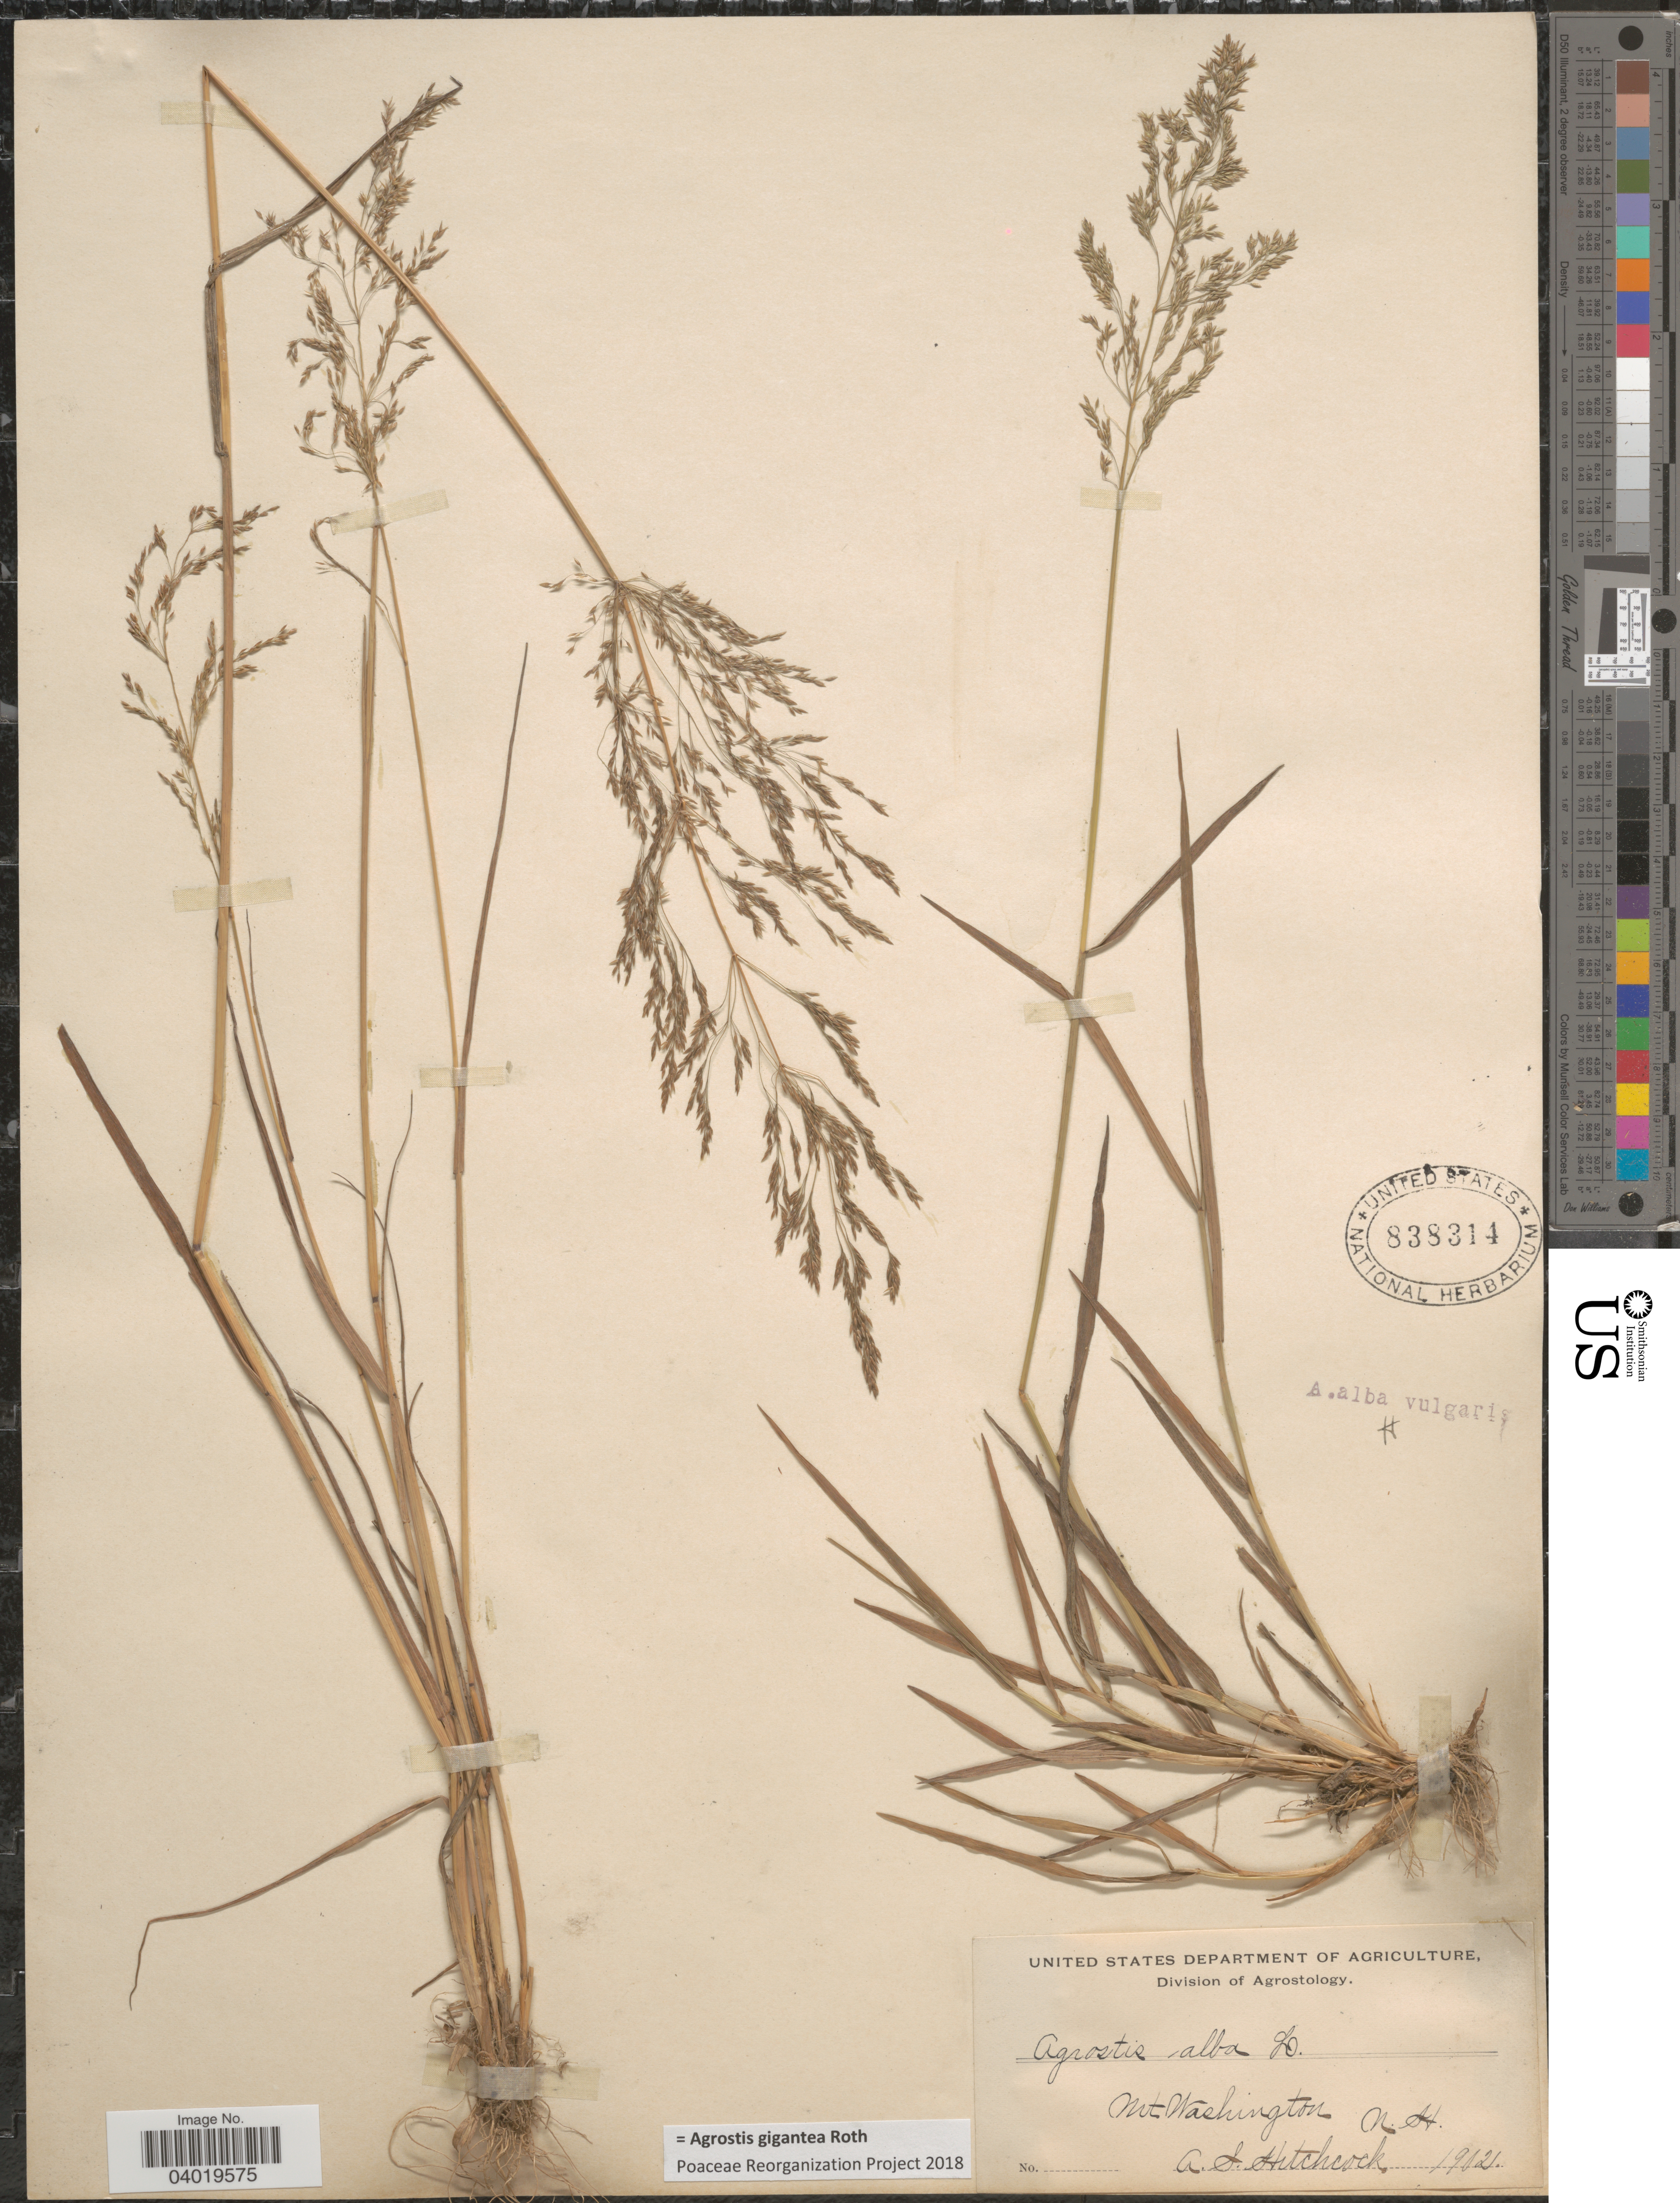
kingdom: Plantae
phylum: Tracheophyta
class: Liliopsida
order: Poales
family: Poaceae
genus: Agrostis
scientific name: Agrostis gigantea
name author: Roth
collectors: A. S. Hitchcock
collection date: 1902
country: United States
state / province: New Hampshire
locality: Mt. Washington.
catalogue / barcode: US 838314